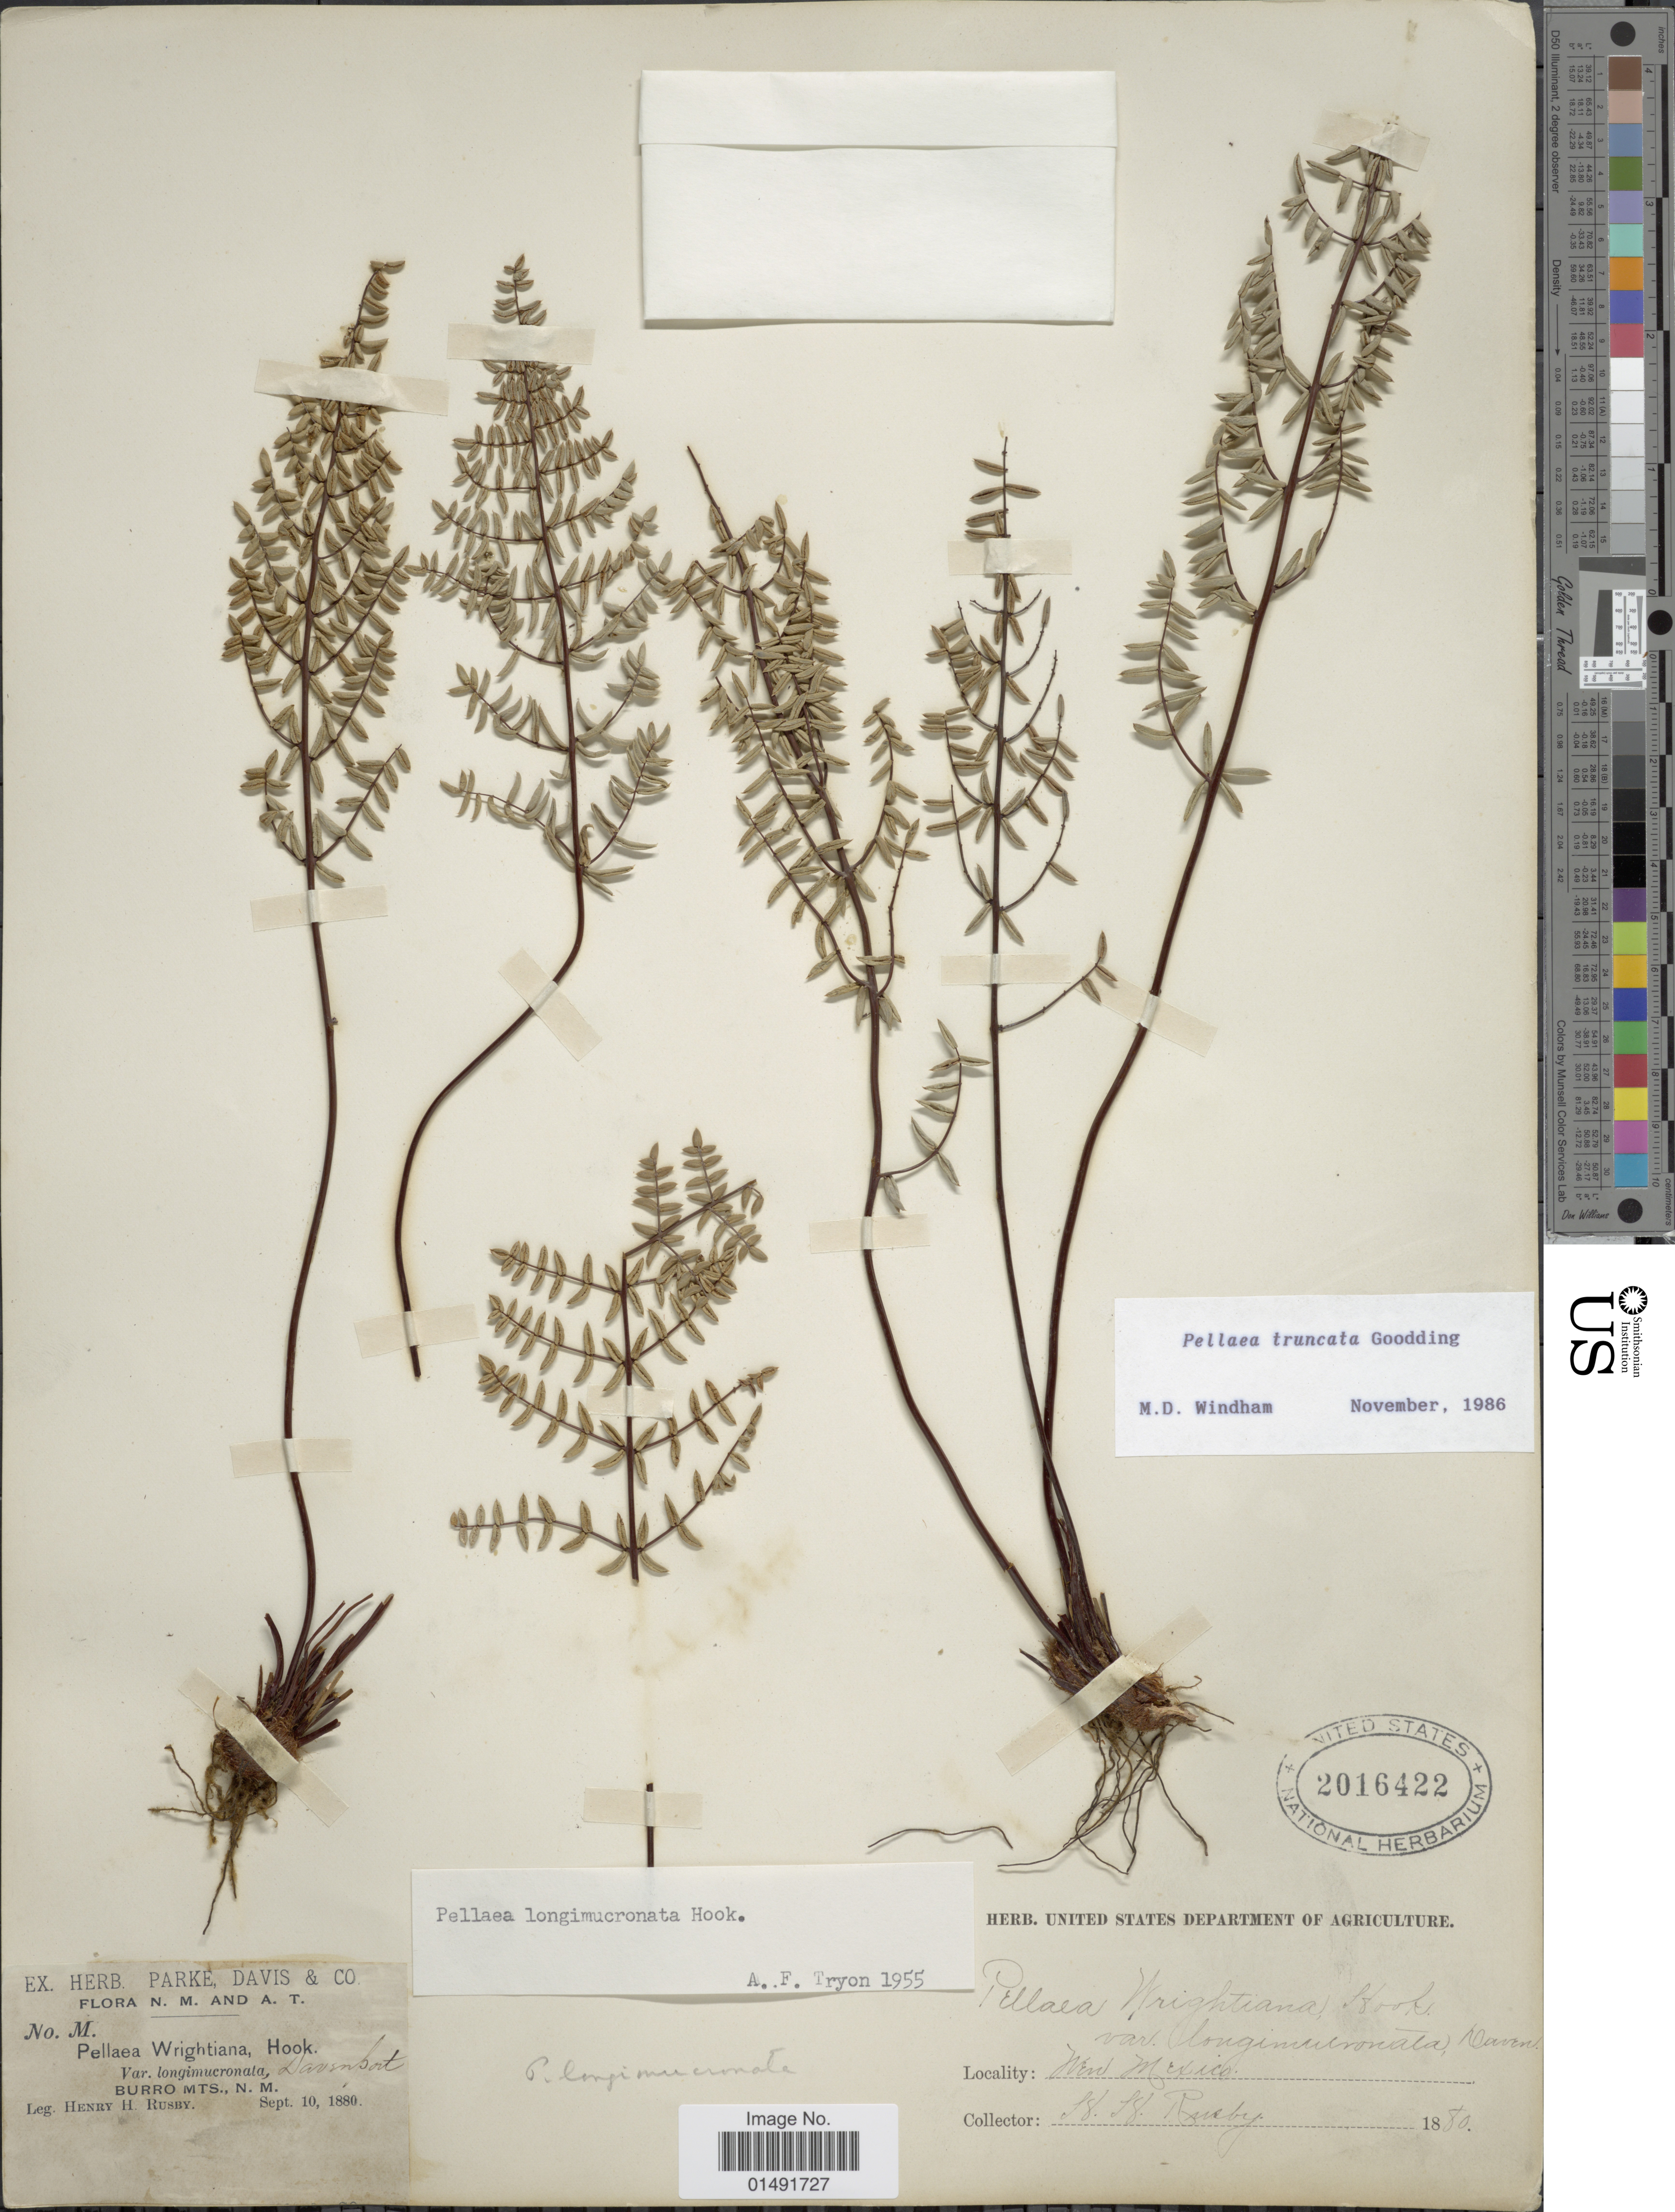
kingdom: Plantae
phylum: Tracheophyta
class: Polypodiopsida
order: Polypodiales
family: Pteridaceae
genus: Pellaea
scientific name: Pellaea truncata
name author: Goodd.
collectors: H. H. Rusby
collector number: M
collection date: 1880-09-10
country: United States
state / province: New Mexico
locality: A.T. Burro Mts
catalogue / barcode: US 2016422